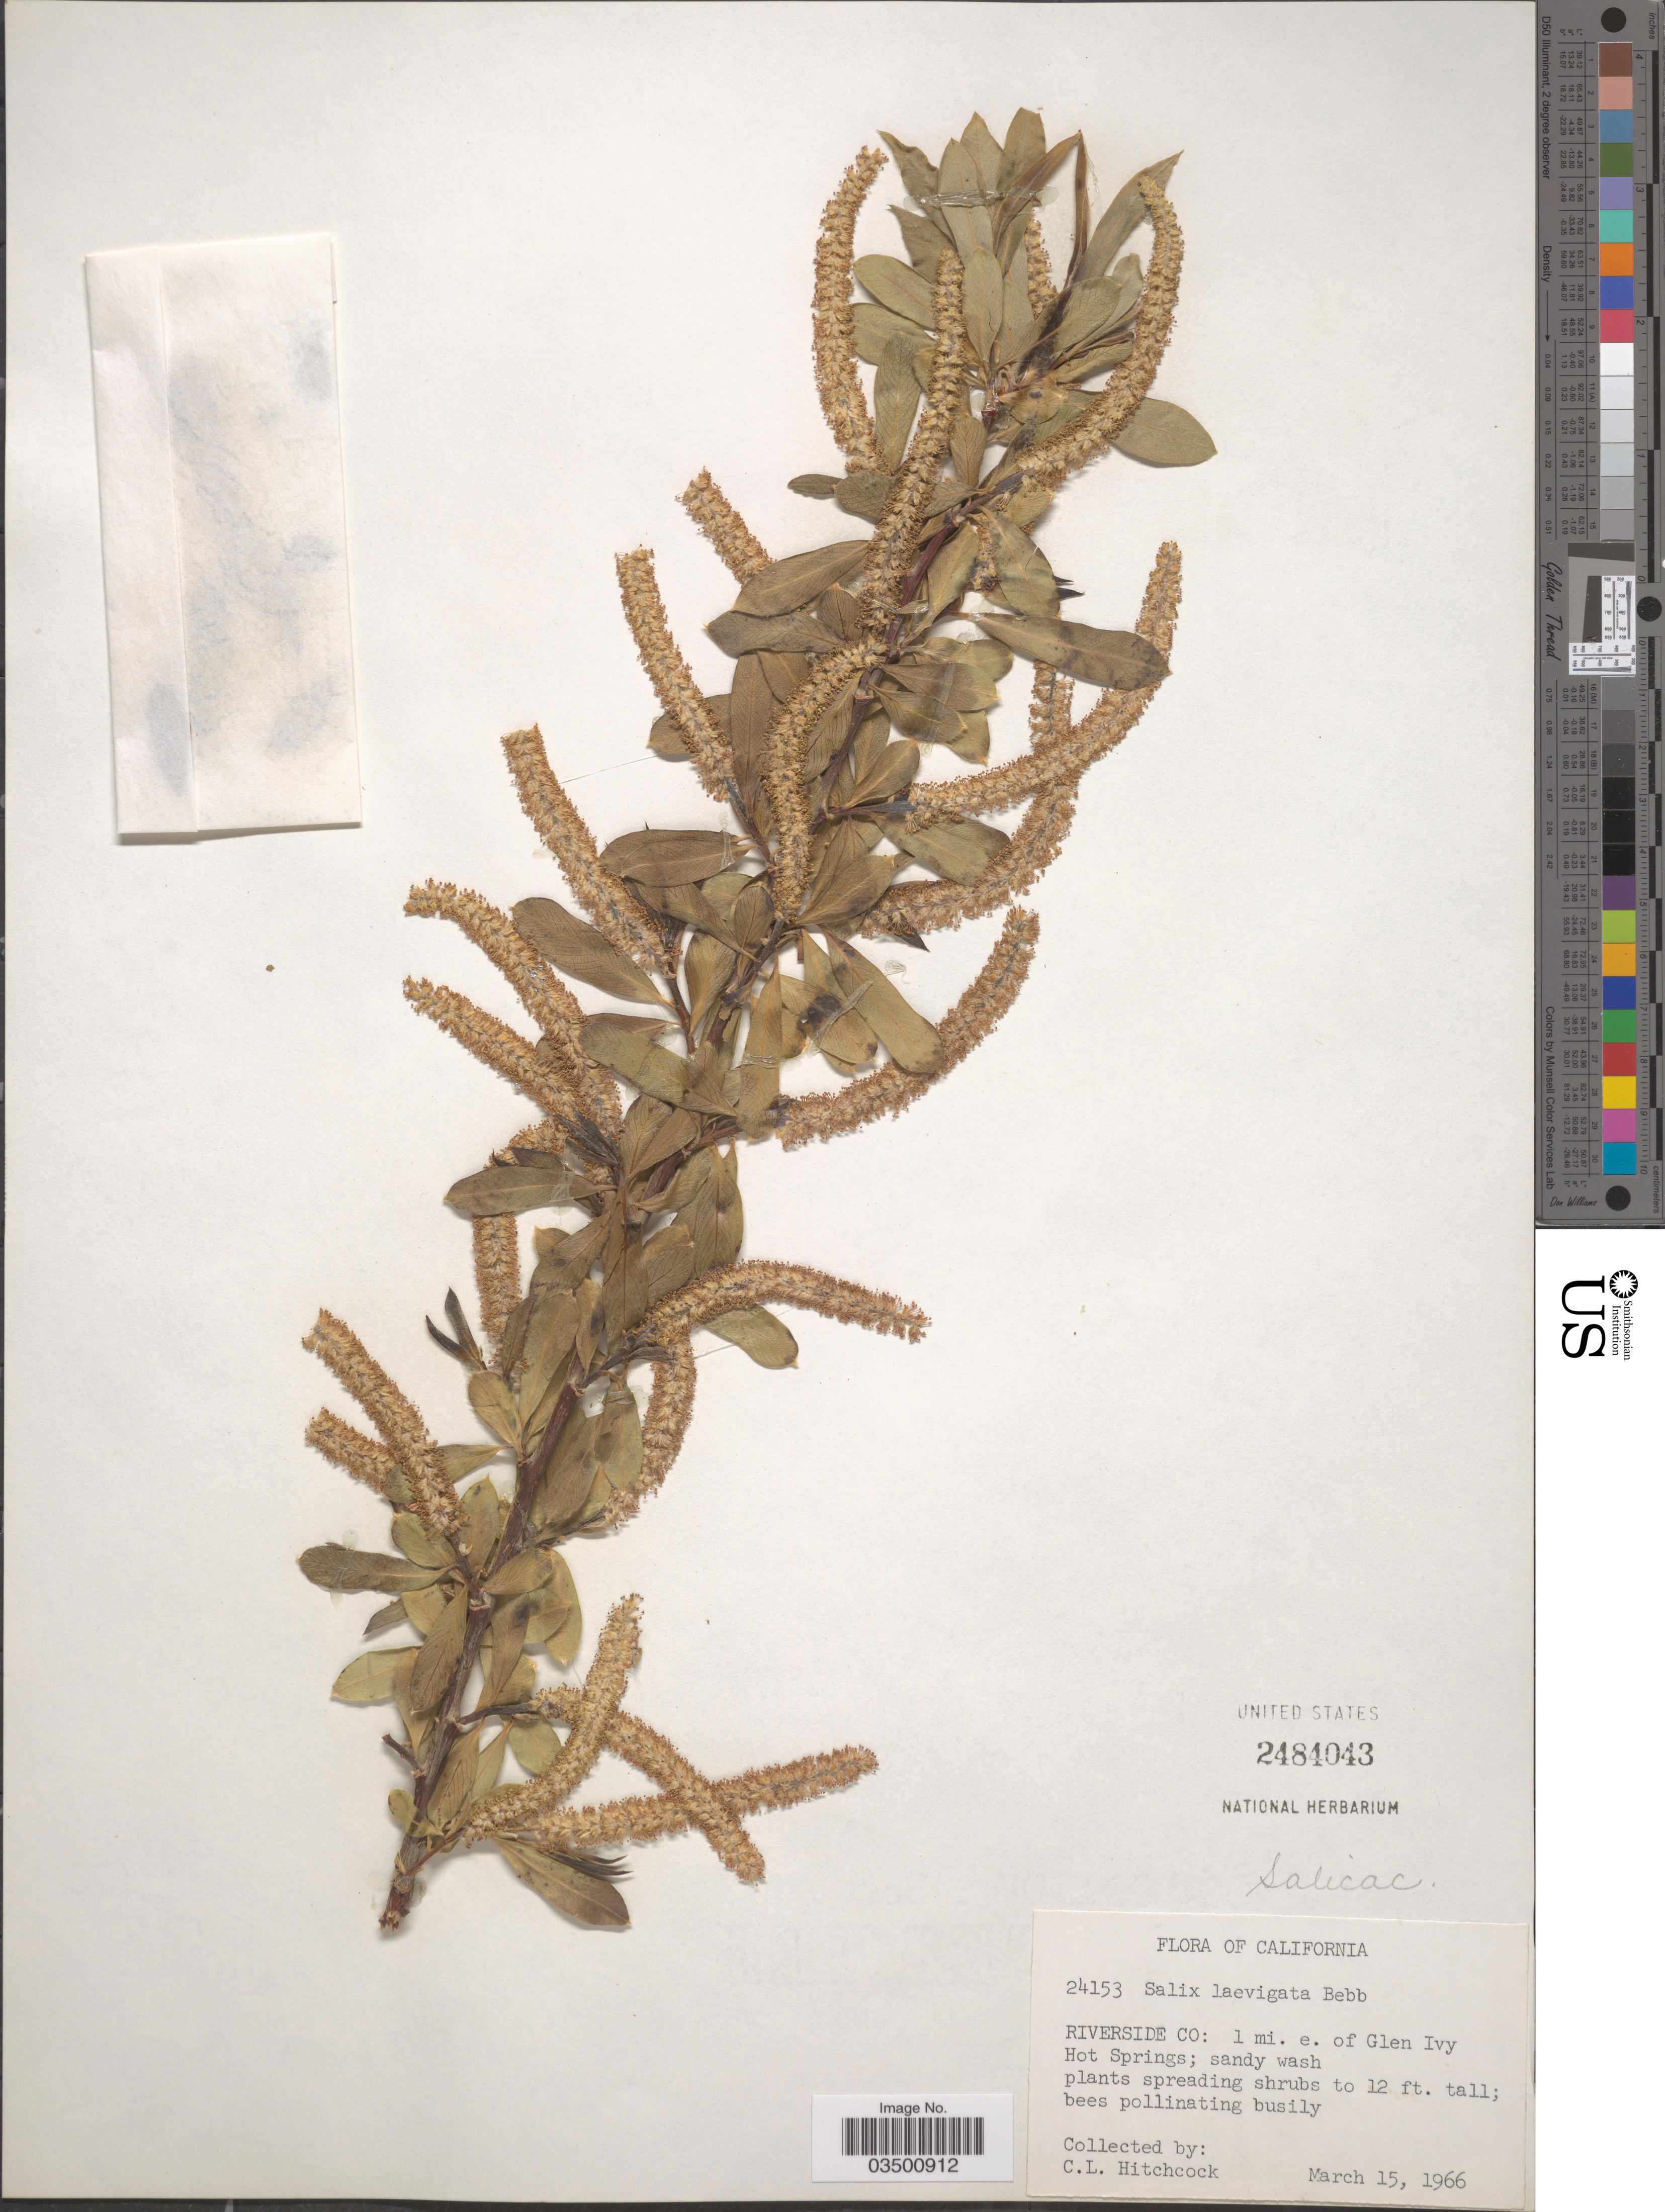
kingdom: Plantae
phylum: Tracheophyta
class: Magnoliopsida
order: Malpighiales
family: Salicaceae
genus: Salix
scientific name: Salix laevigata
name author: Bebb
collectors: C. L. Hitchcock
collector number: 24153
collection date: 1966-03-15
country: United States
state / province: California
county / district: Riverside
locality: Riverside Co: 1 mi. e. of Glen Ivy Hot Springs.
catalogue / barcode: US 2484043